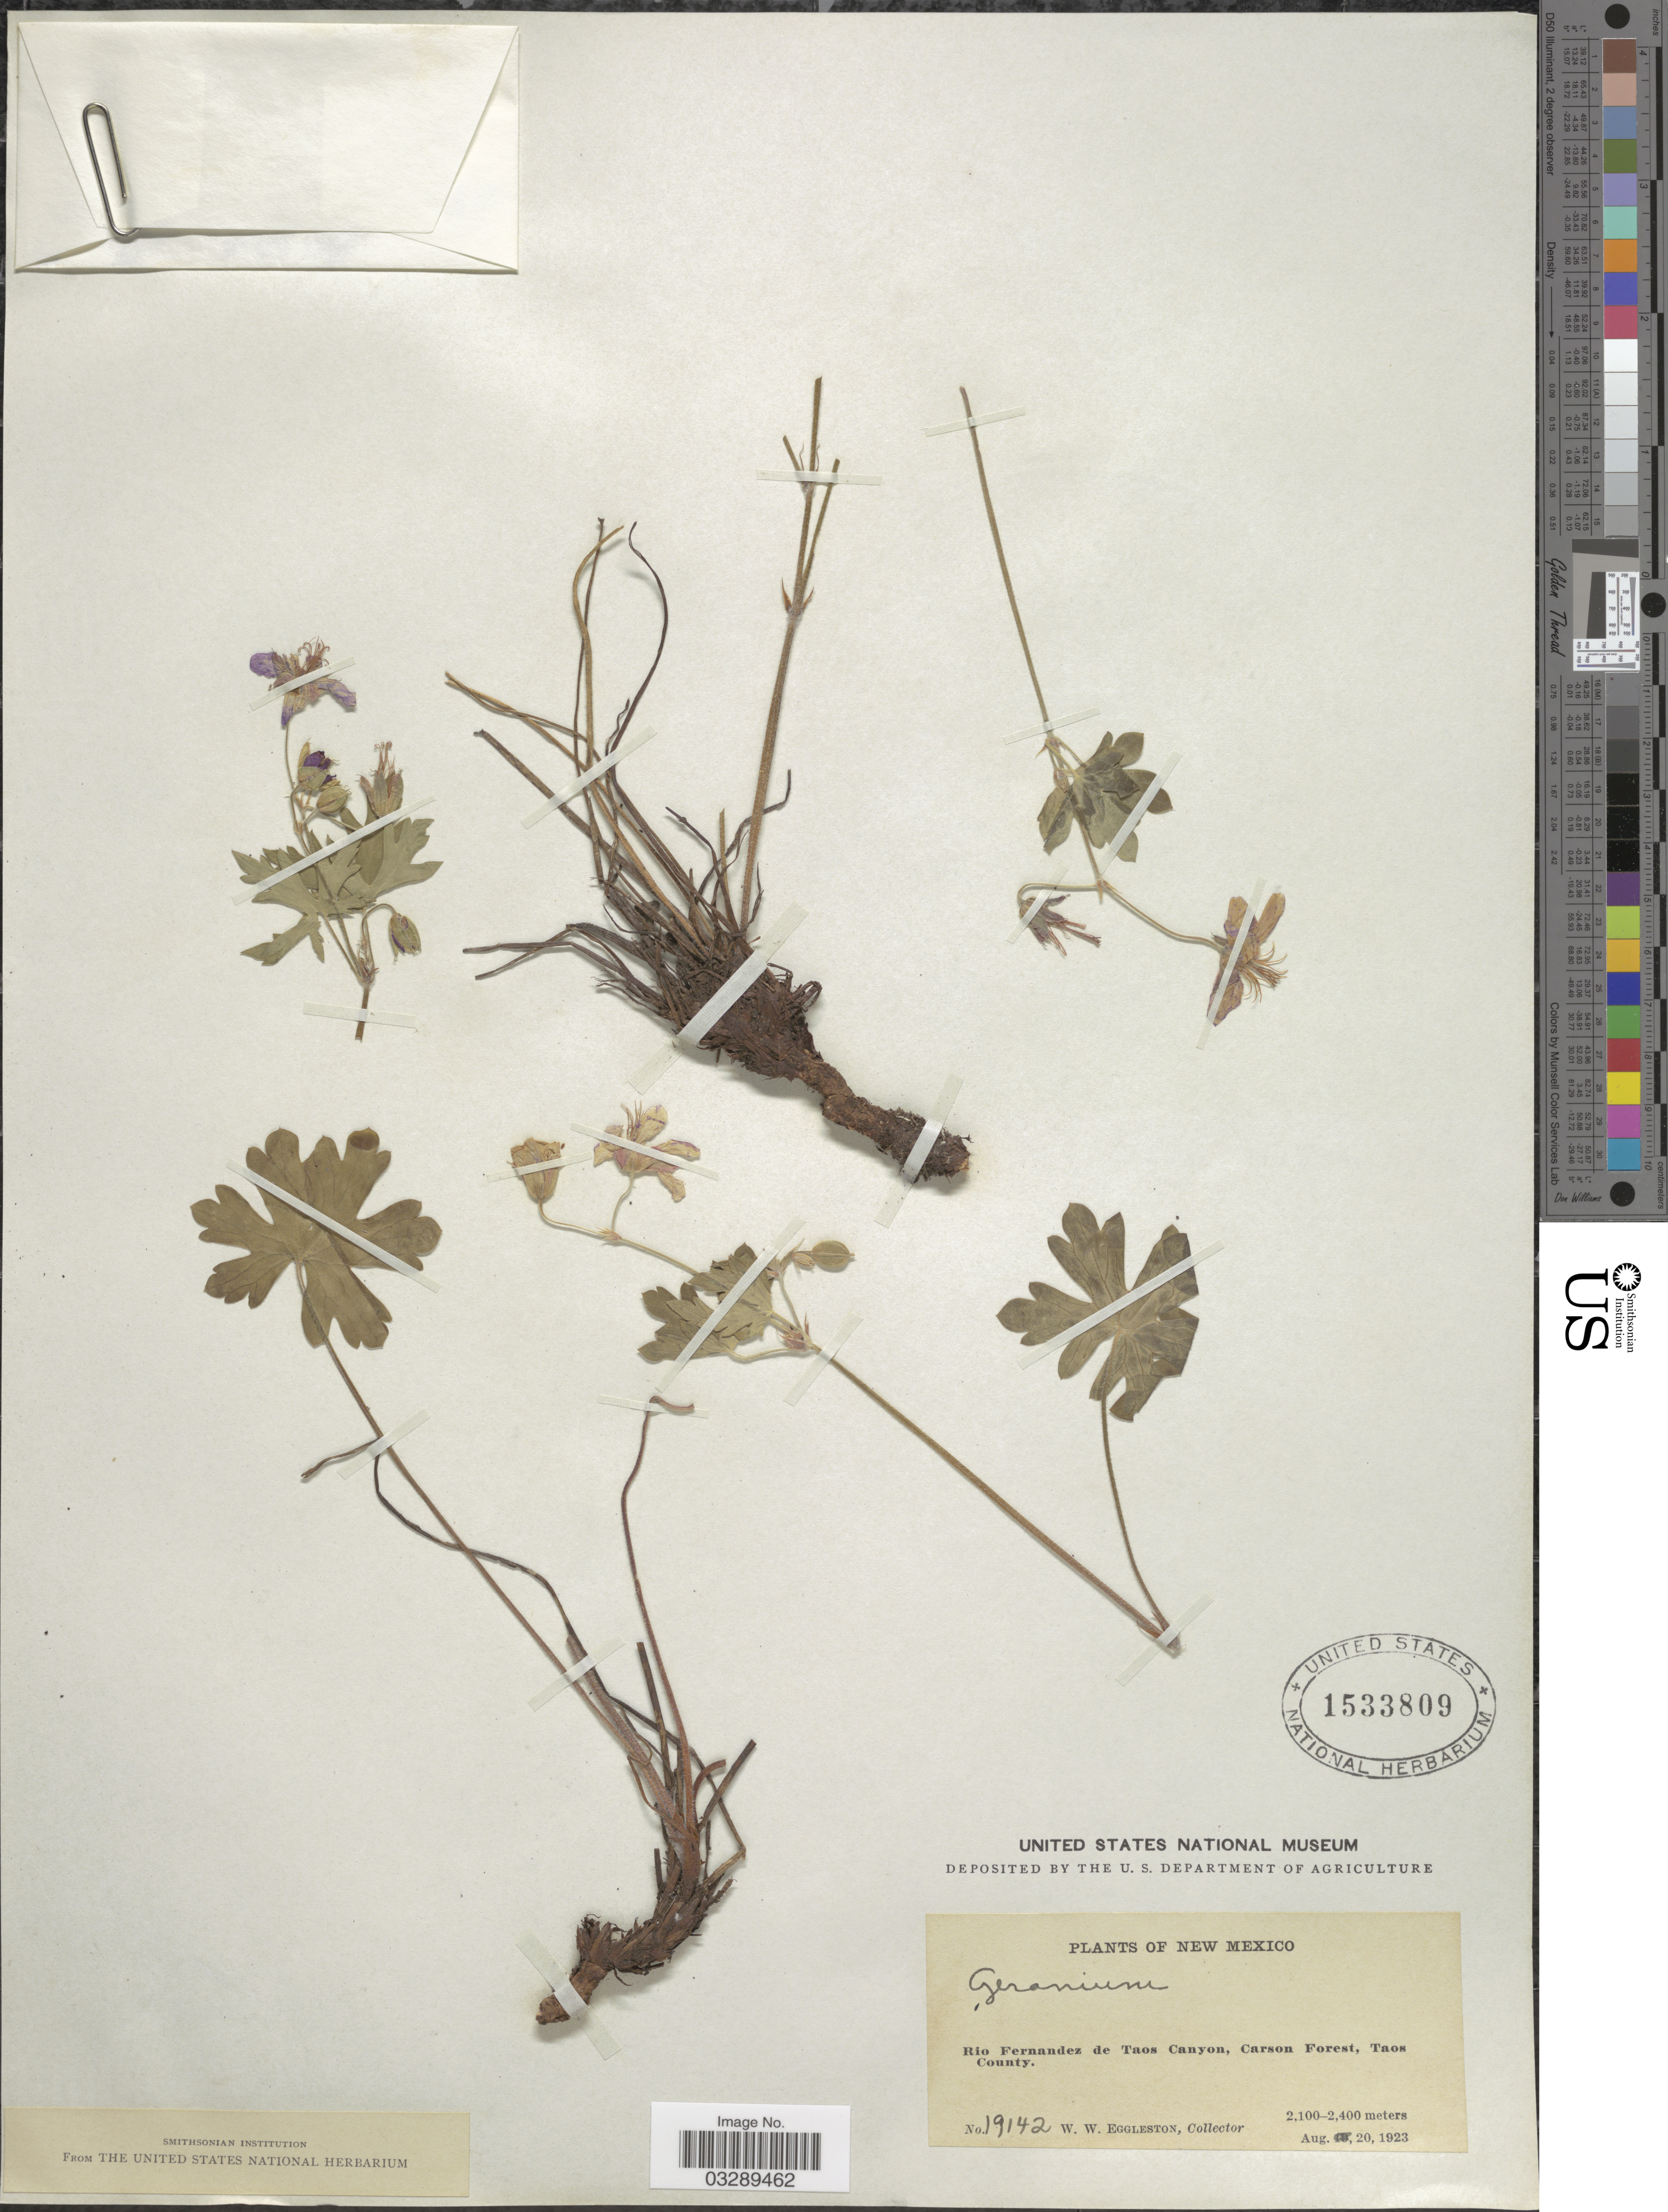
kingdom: Plantae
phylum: Tracheophyta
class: Magnoliopsida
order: Geraniales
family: Geraniaceae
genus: Geranium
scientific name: Geranium sp.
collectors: W. W. Eggleston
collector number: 19142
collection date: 1923-08-20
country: United States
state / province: New Mexico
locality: Rio Fernandez de Taos Canyon, Carson Forest, Taos County.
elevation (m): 2100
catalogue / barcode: US 1533809